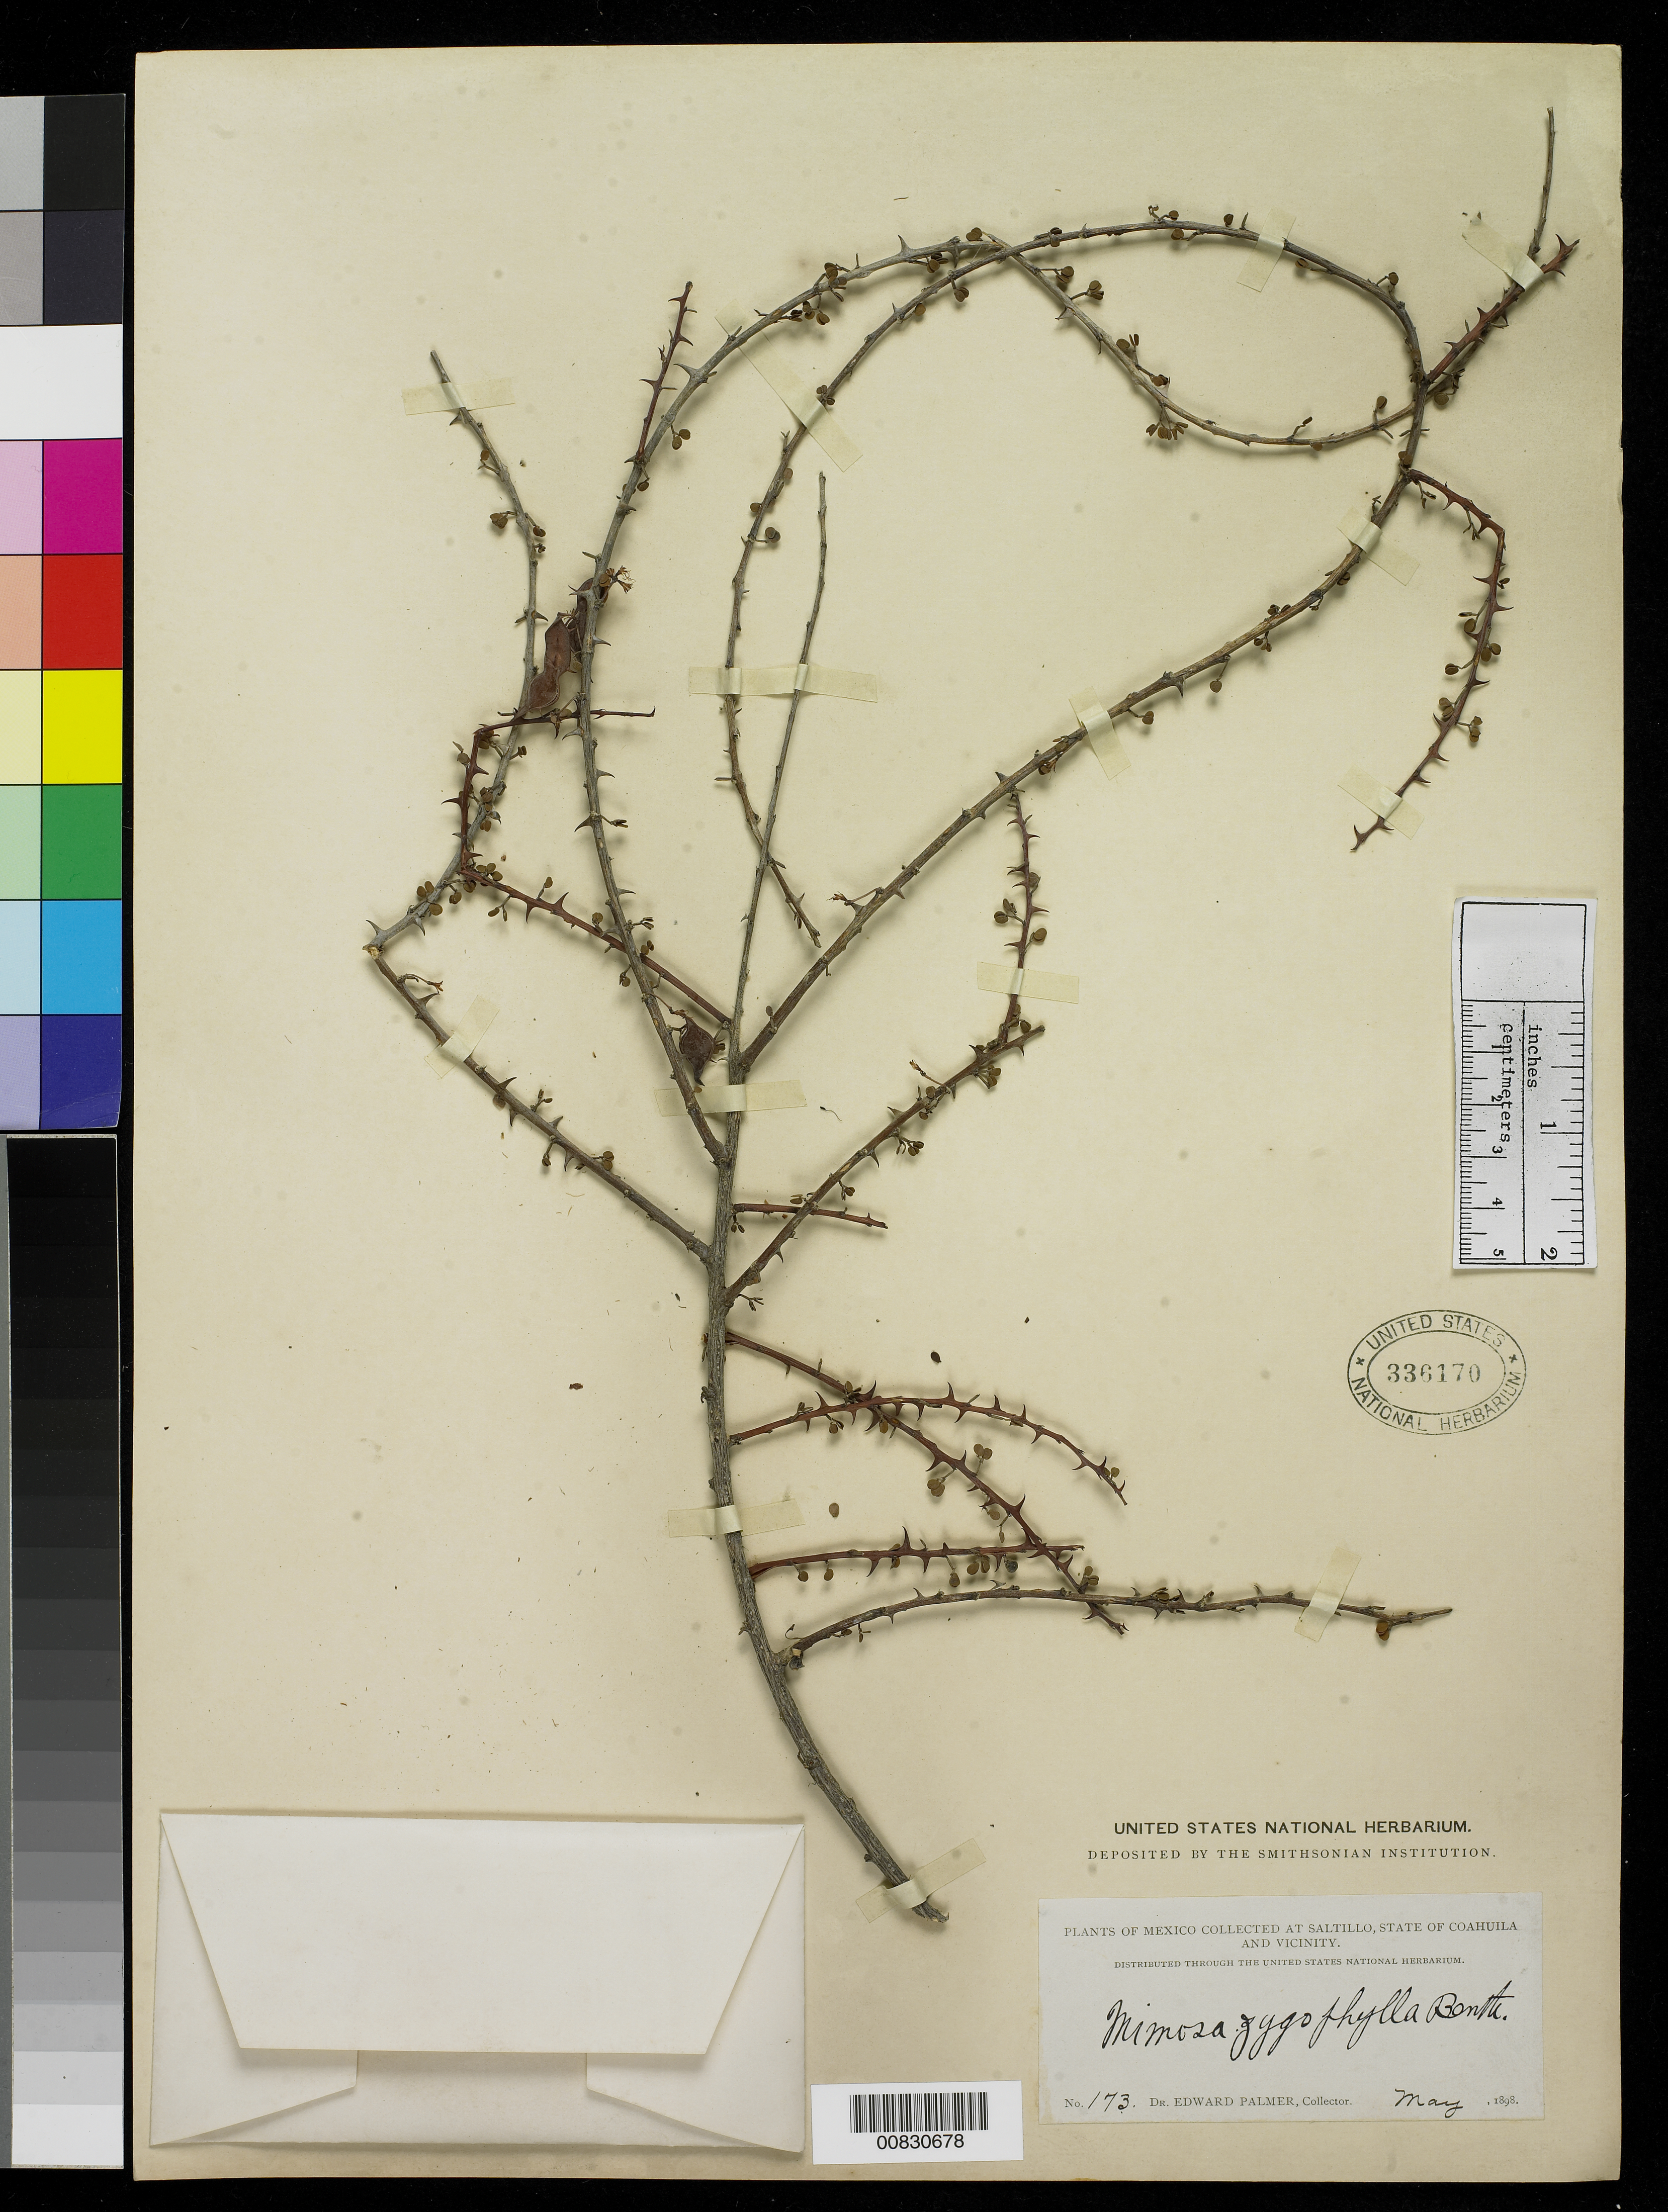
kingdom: Plantae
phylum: Tracheophyta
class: Magnoliopsida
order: Fabales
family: Fabaceae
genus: Mimosa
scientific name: Mimosa zygophylla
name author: Benth.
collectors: E. Palmer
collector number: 173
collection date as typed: May 1898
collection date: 1898-05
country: Mexico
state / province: Coahuila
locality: Saltillo, Coahuila and vicinity.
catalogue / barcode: US 336170